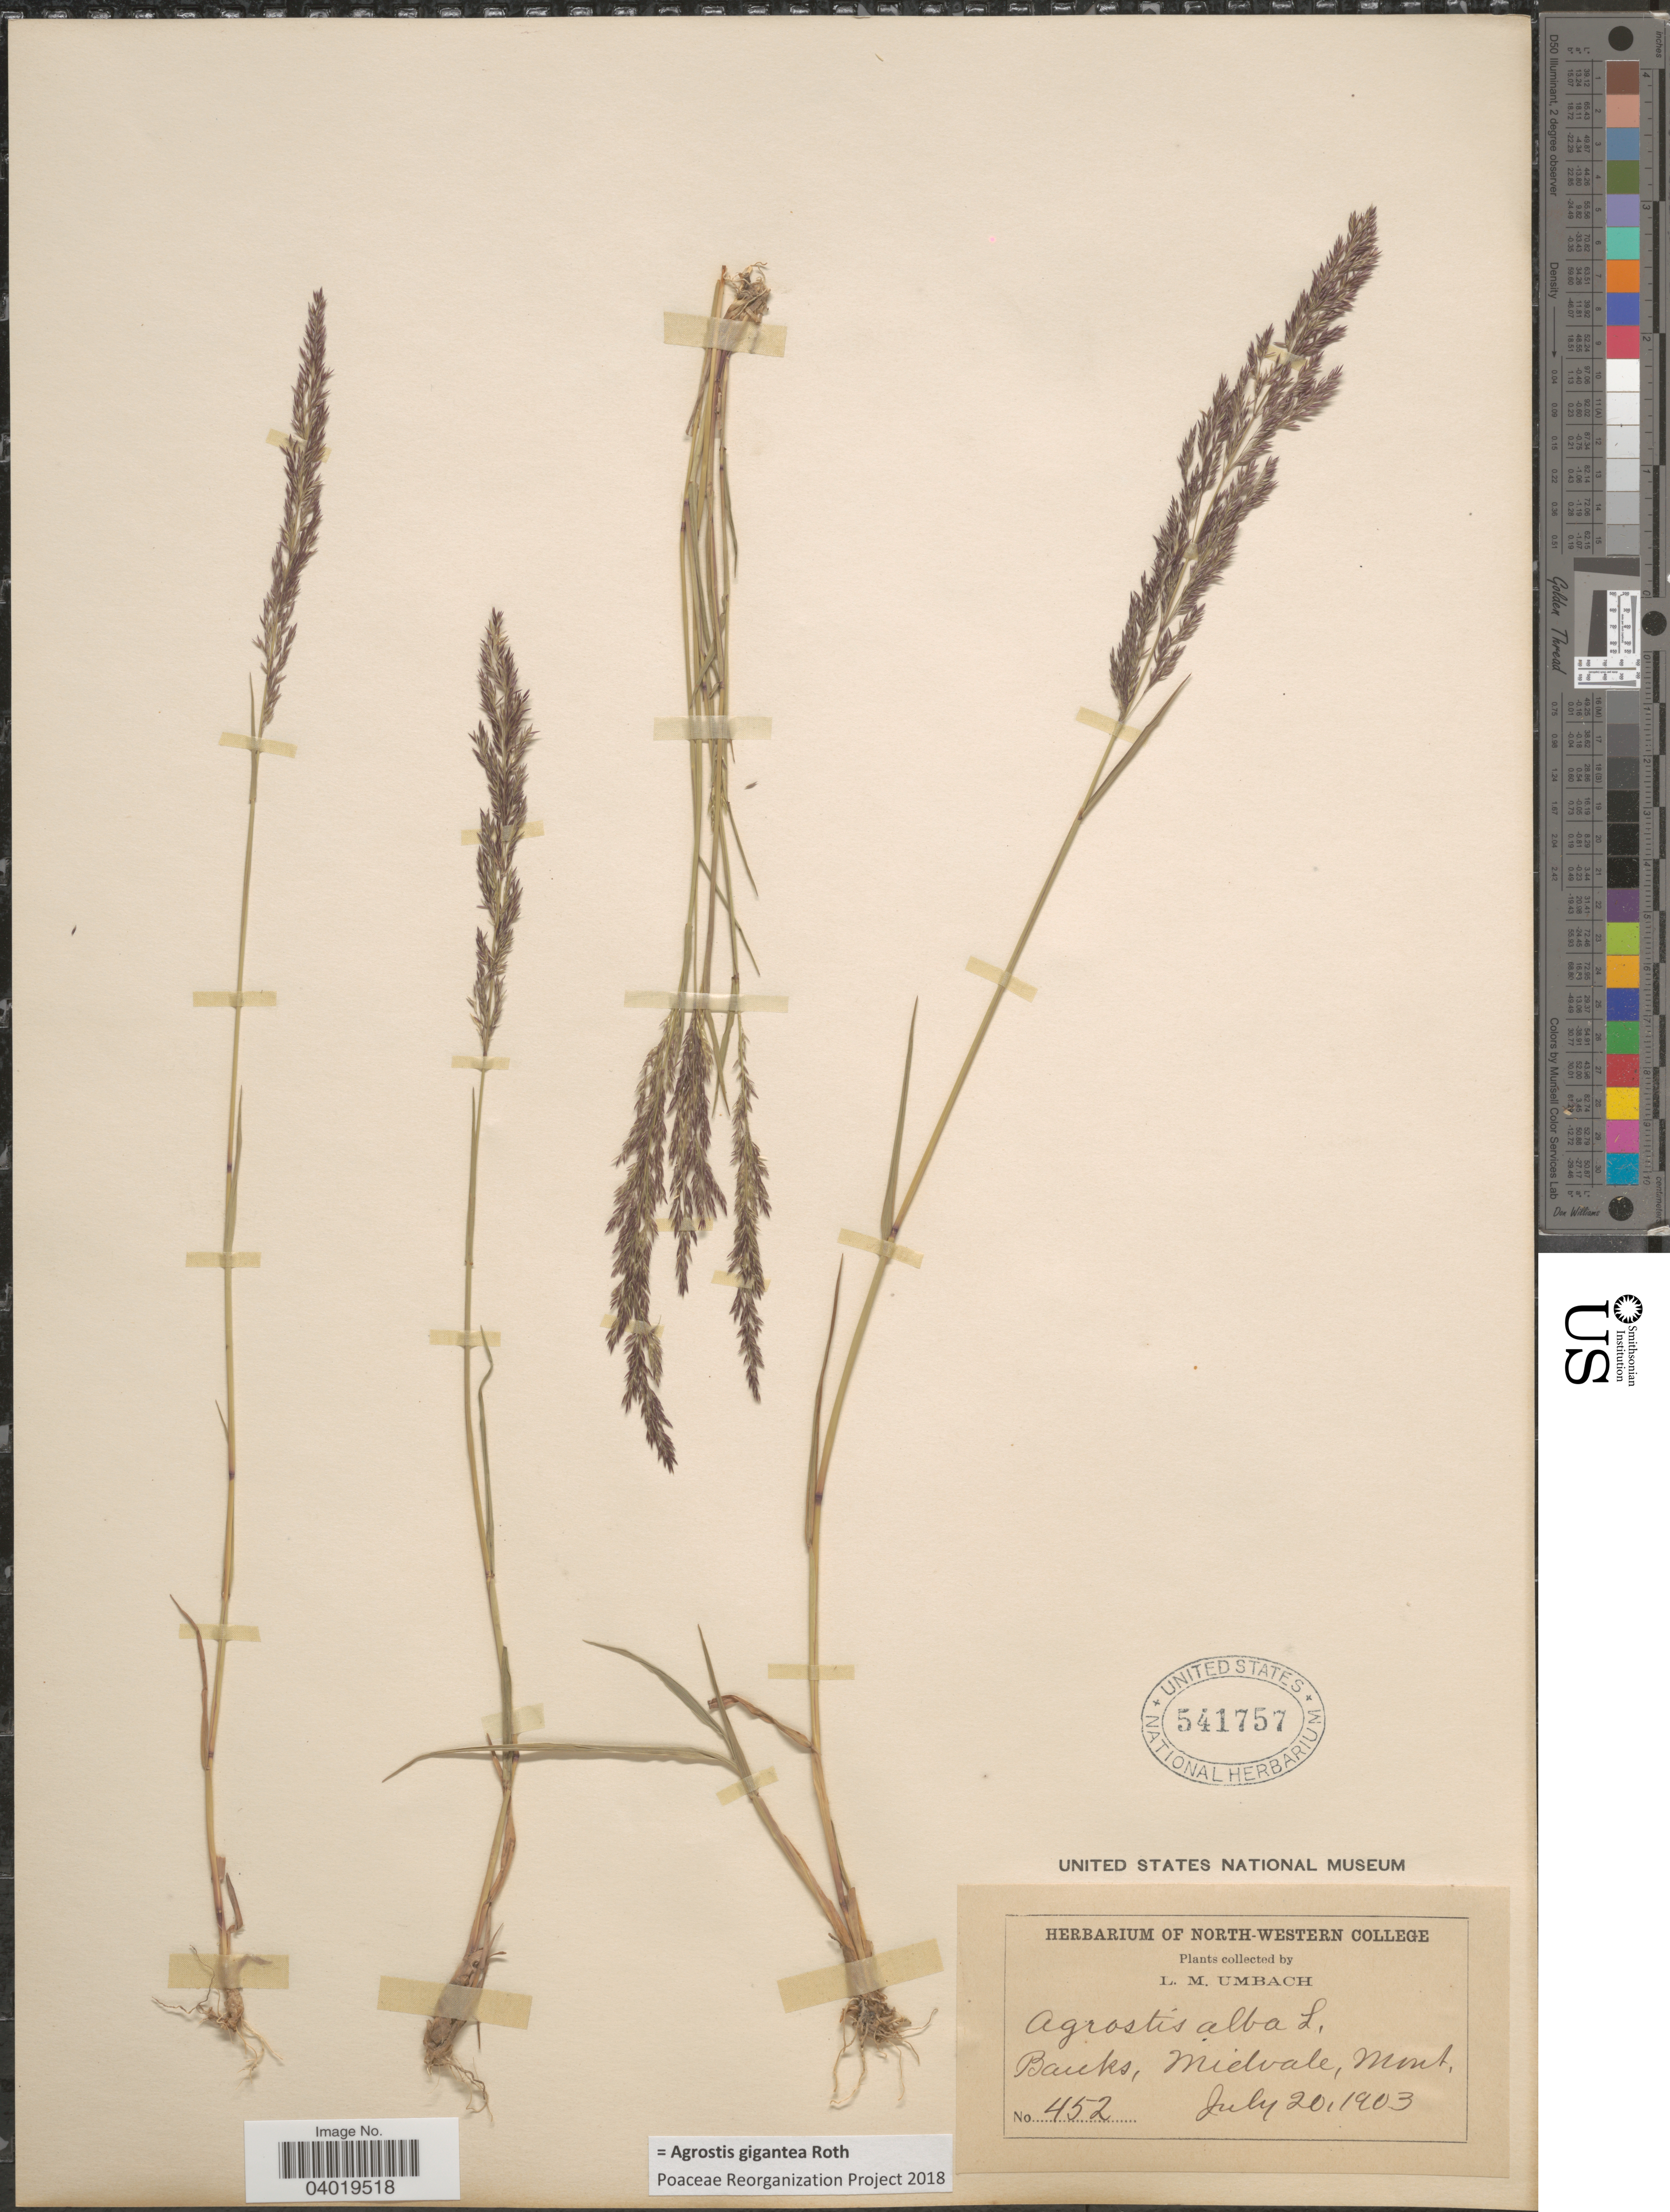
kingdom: Plantae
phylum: Tracheophyta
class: Liliopsida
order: Poales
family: Poaceae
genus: Agrostis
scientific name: Agrostis gigantea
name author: Roth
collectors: L. M. Umbach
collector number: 452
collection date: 1903-07-20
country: United States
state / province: Montana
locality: Banks, Midvale.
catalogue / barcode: US 541757